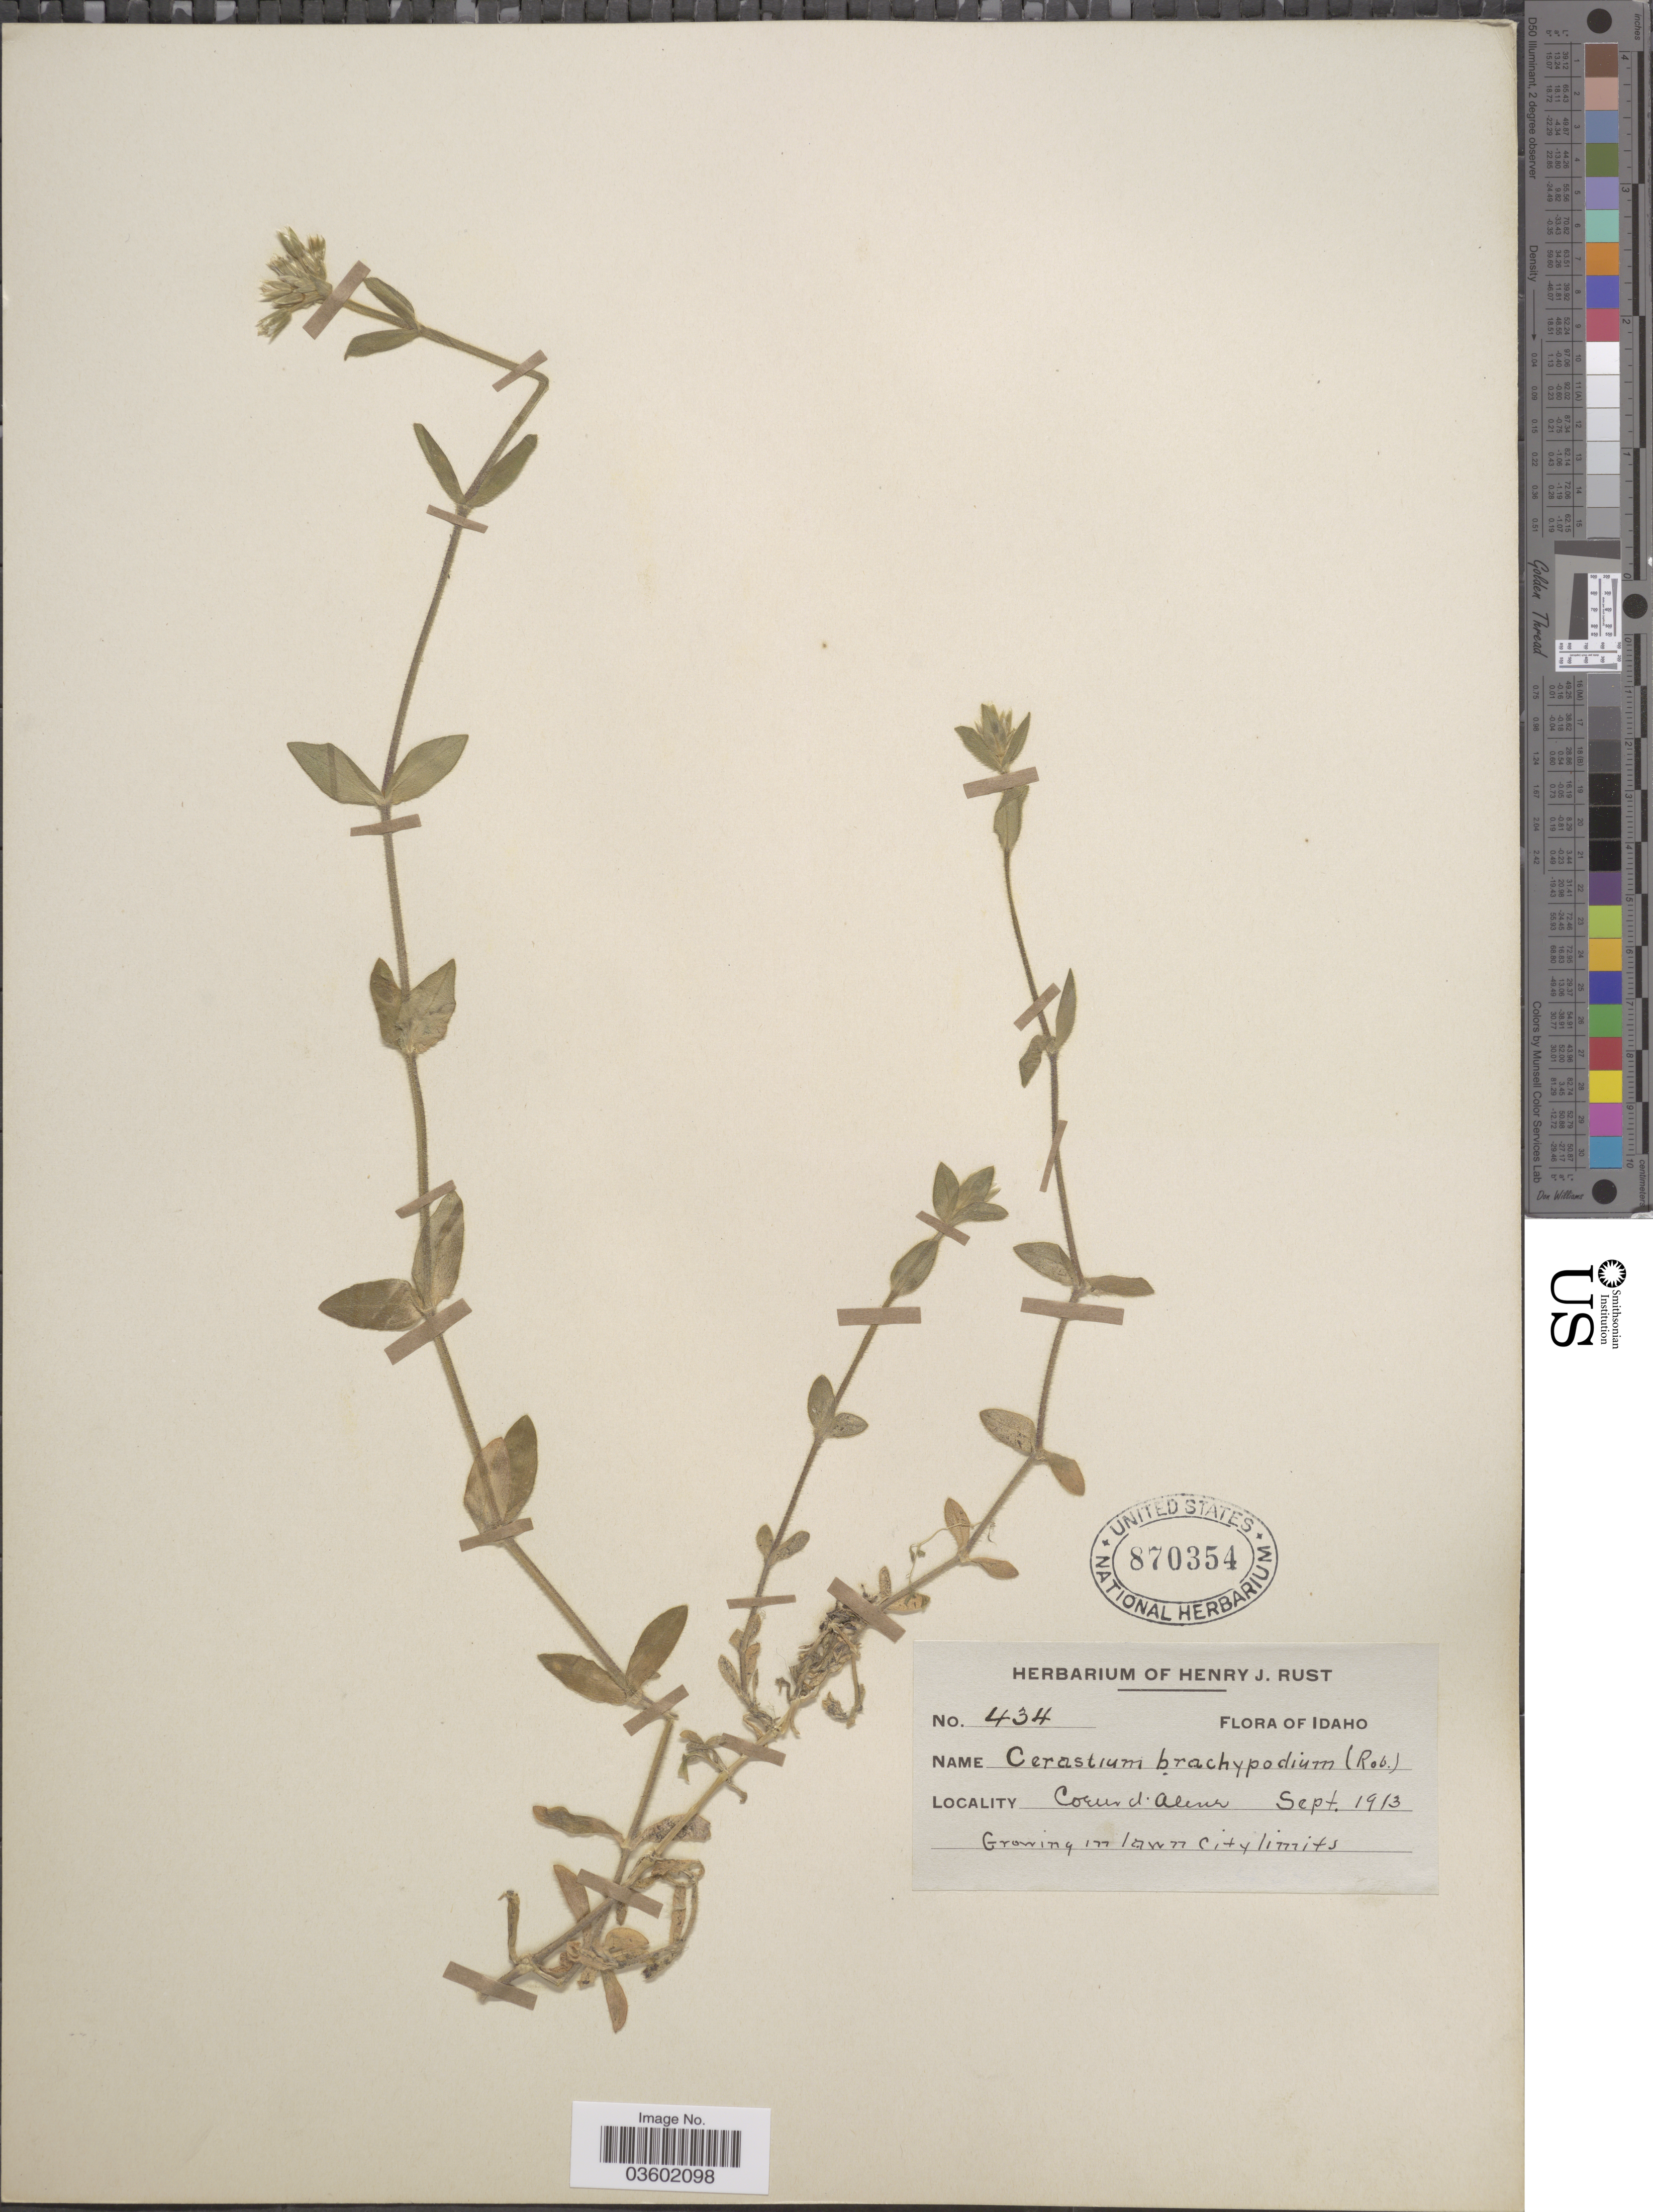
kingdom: Plantae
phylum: Tracheophyta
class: Magnoliopsida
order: Caryophyllales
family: Caryophyllaceae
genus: Cerastium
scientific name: Cerastium vulgatum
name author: L.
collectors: H. J. Rust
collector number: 434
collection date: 1913-09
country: United States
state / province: Idaho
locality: Coeur d'Alene. In lawn city limits.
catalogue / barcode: US 870354